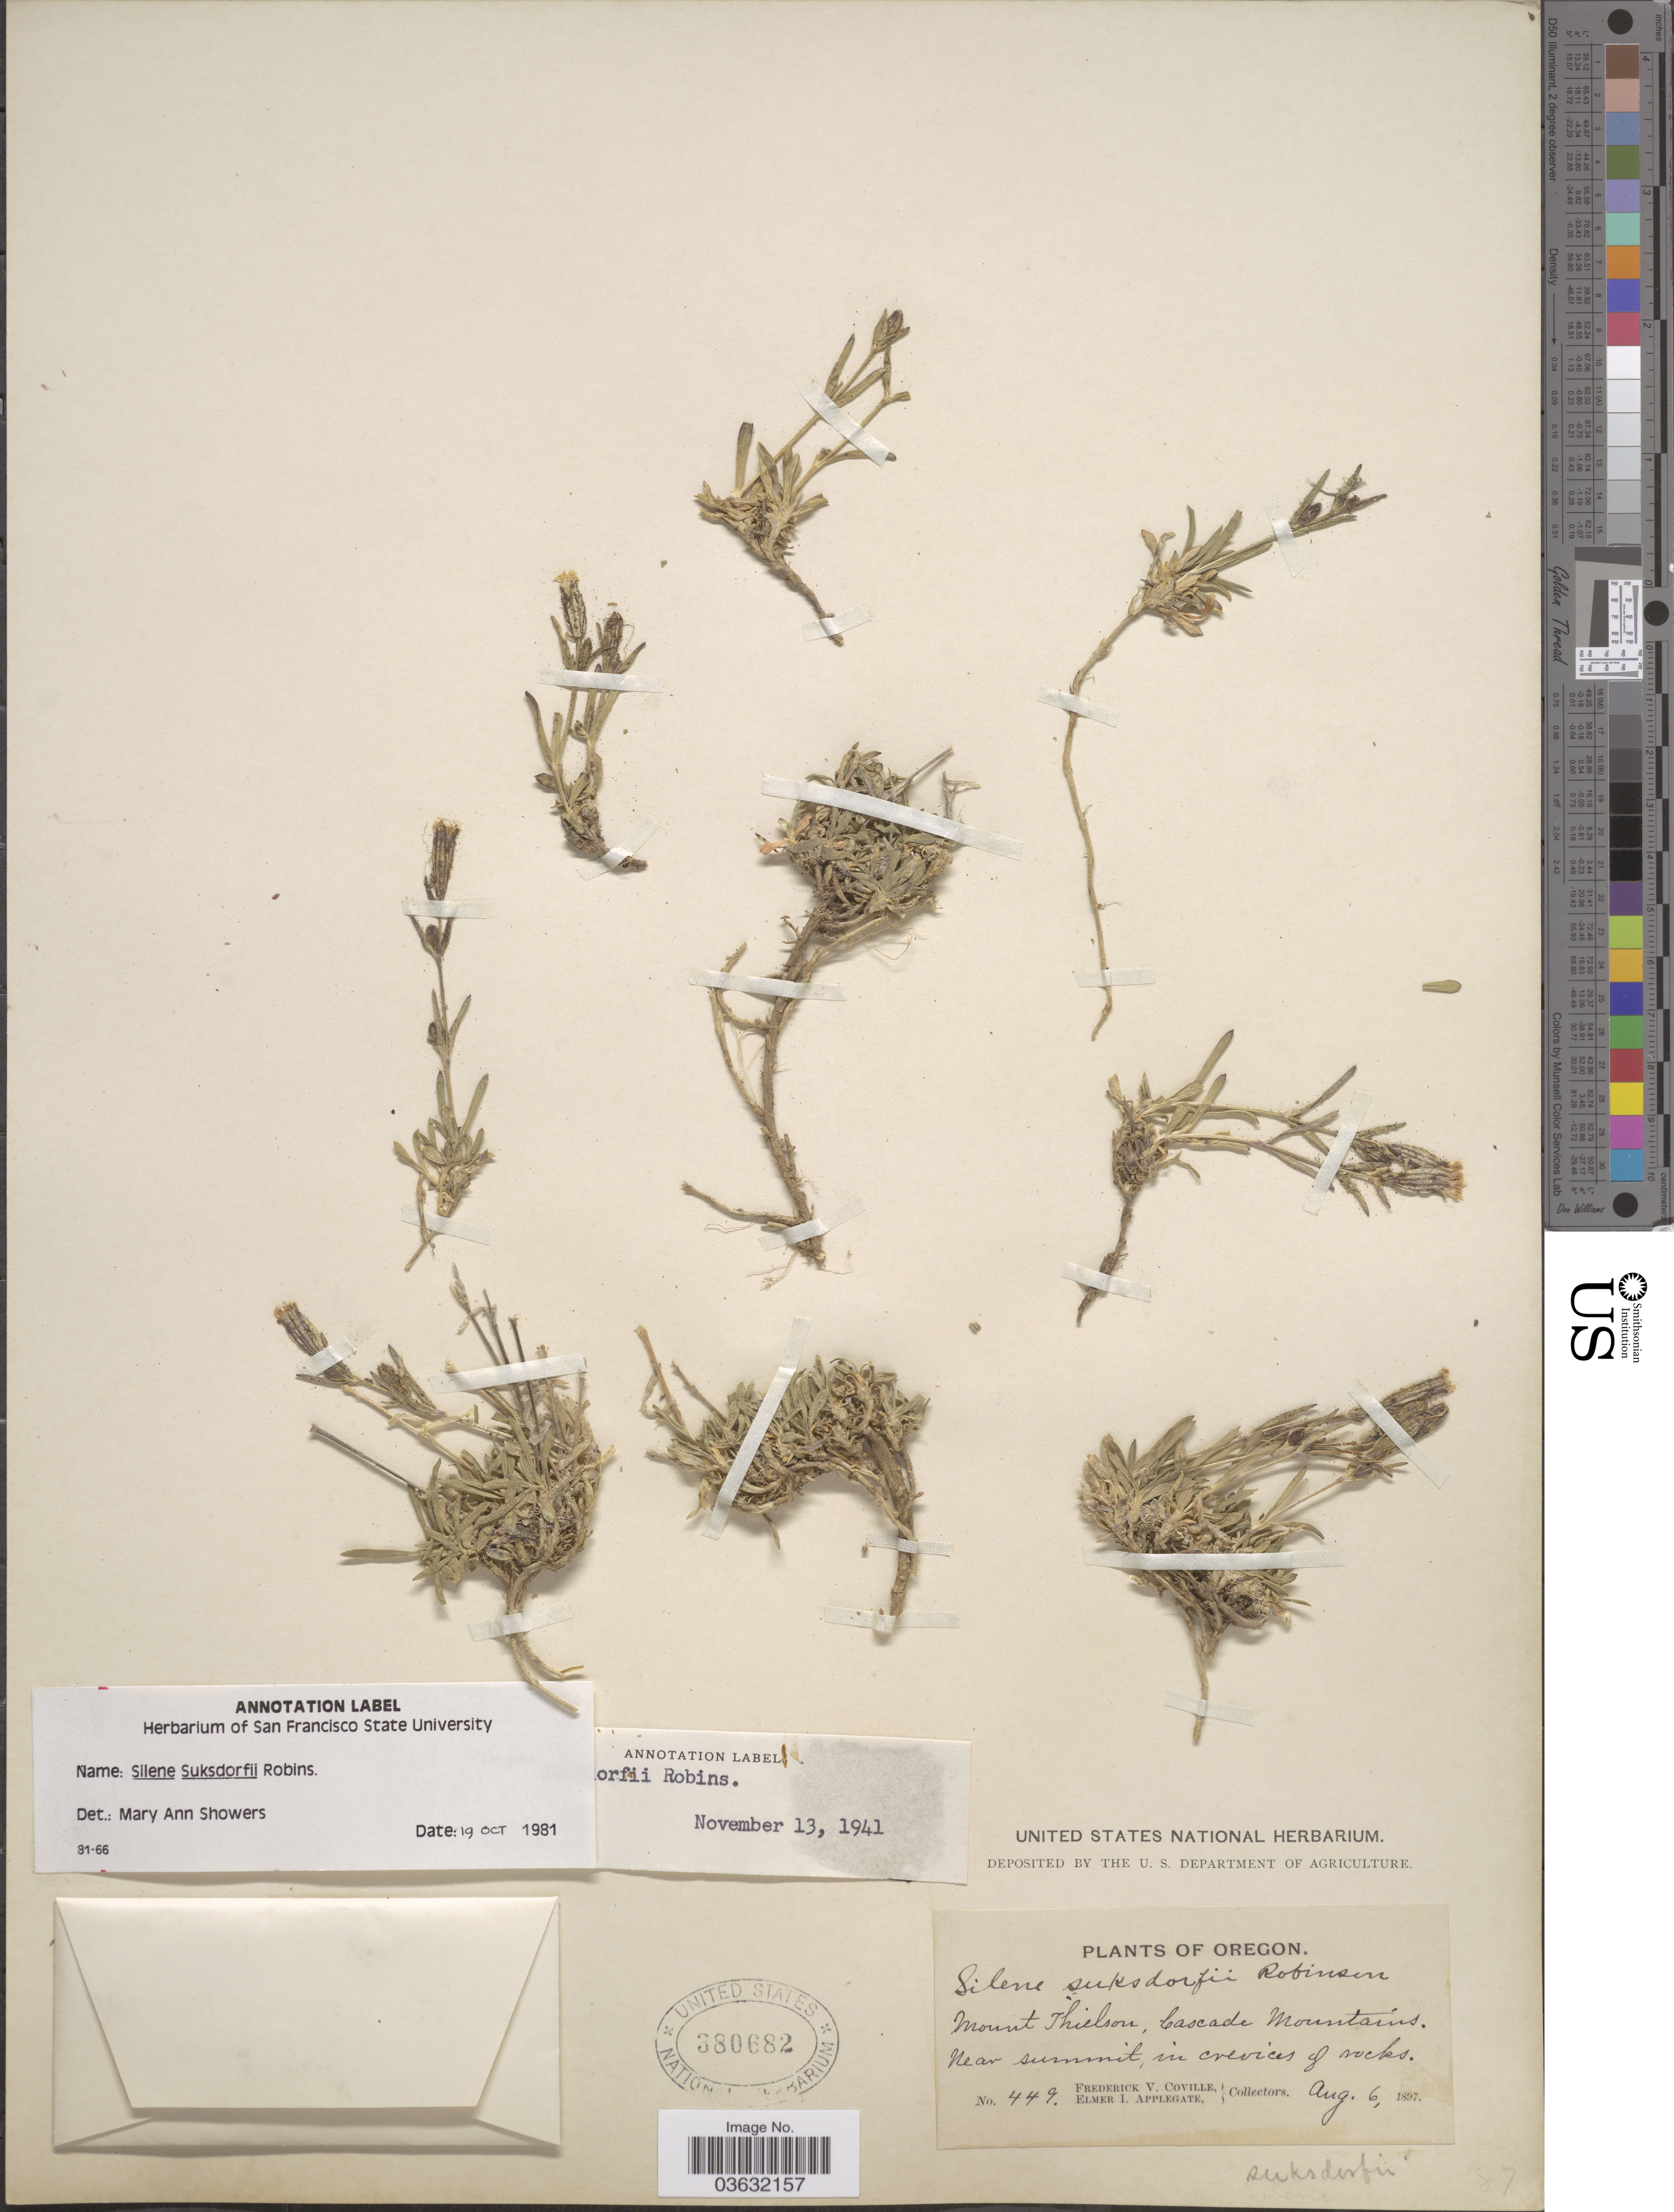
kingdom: Plantae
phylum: Tracheophyta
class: Magnoliopsida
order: Caryophyllales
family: Caryophyllaceae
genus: Silene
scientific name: Silene suksdorfii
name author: B.L. Rob.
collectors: F. V. Coville & E. I. Applegate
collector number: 449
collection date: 1897-08-06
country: United States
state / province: Oregon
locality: Mount Thielson, Cascade Mountains. Near summit.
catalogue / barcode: US 380682